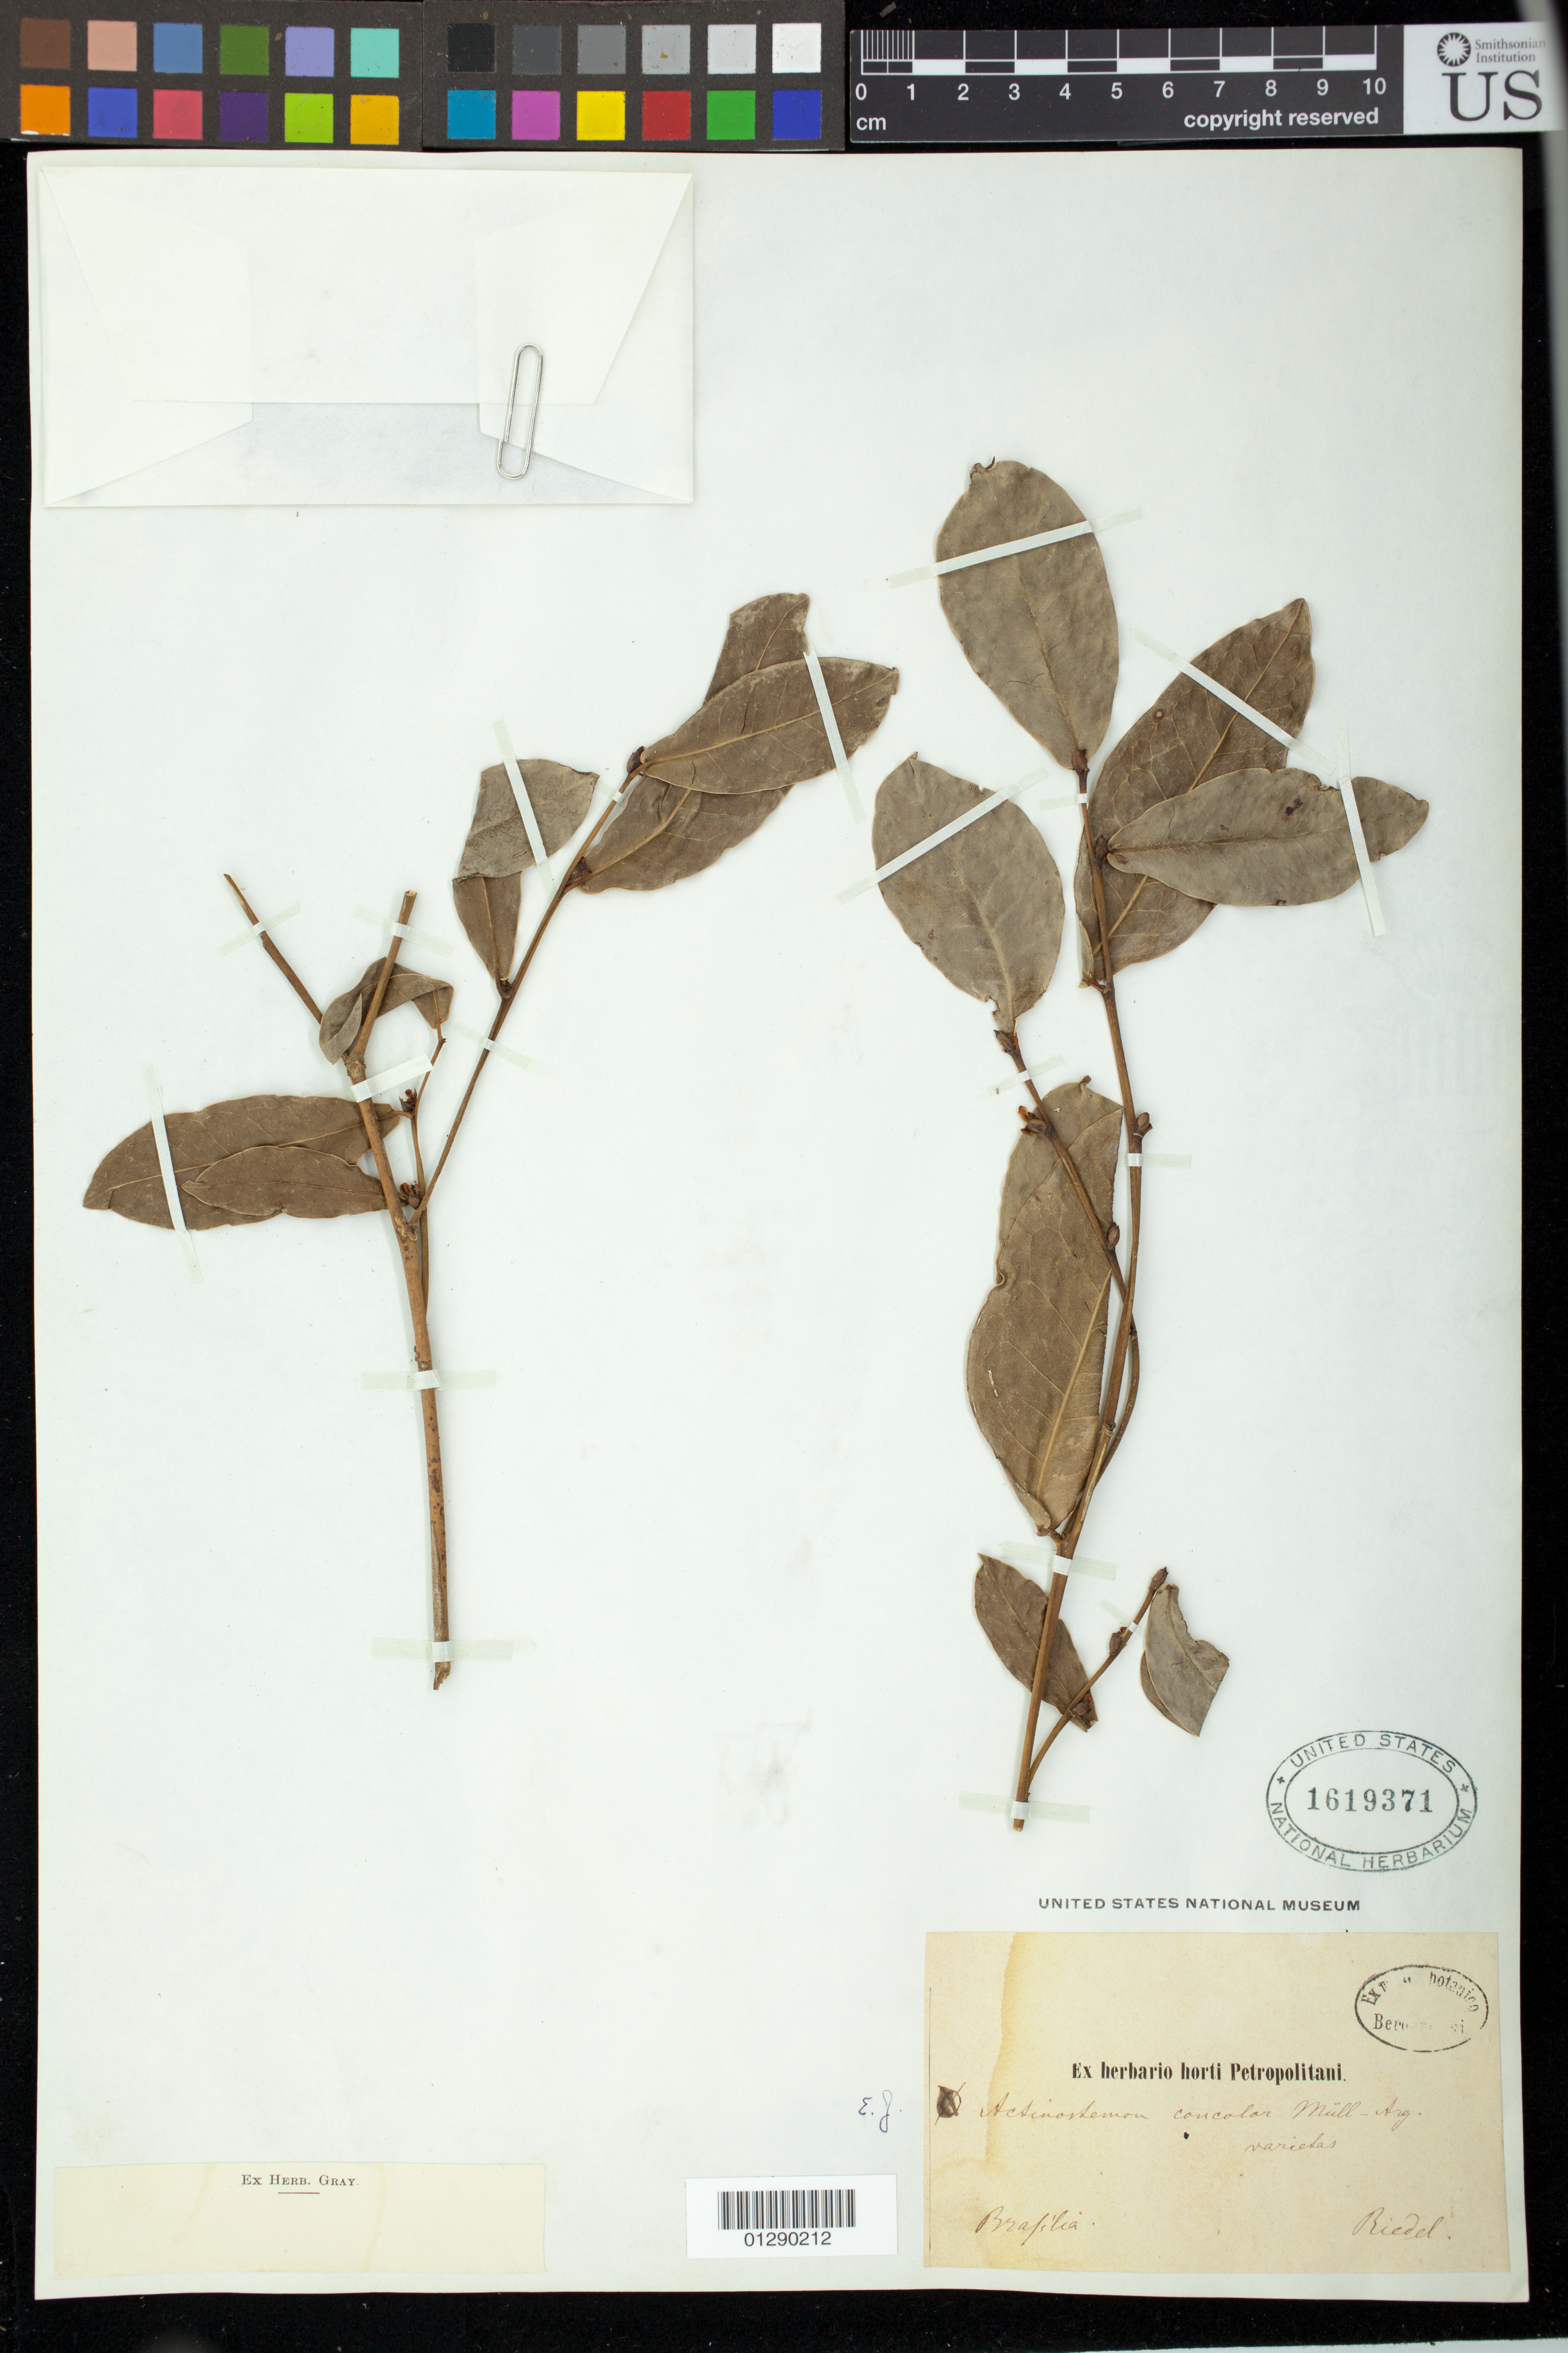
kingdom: Plantae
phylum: Tracheophyta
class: Magnoliopsida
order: Malpighiales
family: Euphorbiaceae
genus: Actinostemon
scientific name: Actinostemon concolor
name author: (Spreng.) Müll. Arg.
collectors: L. Riedel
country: Brazil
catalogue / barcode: US 1619371